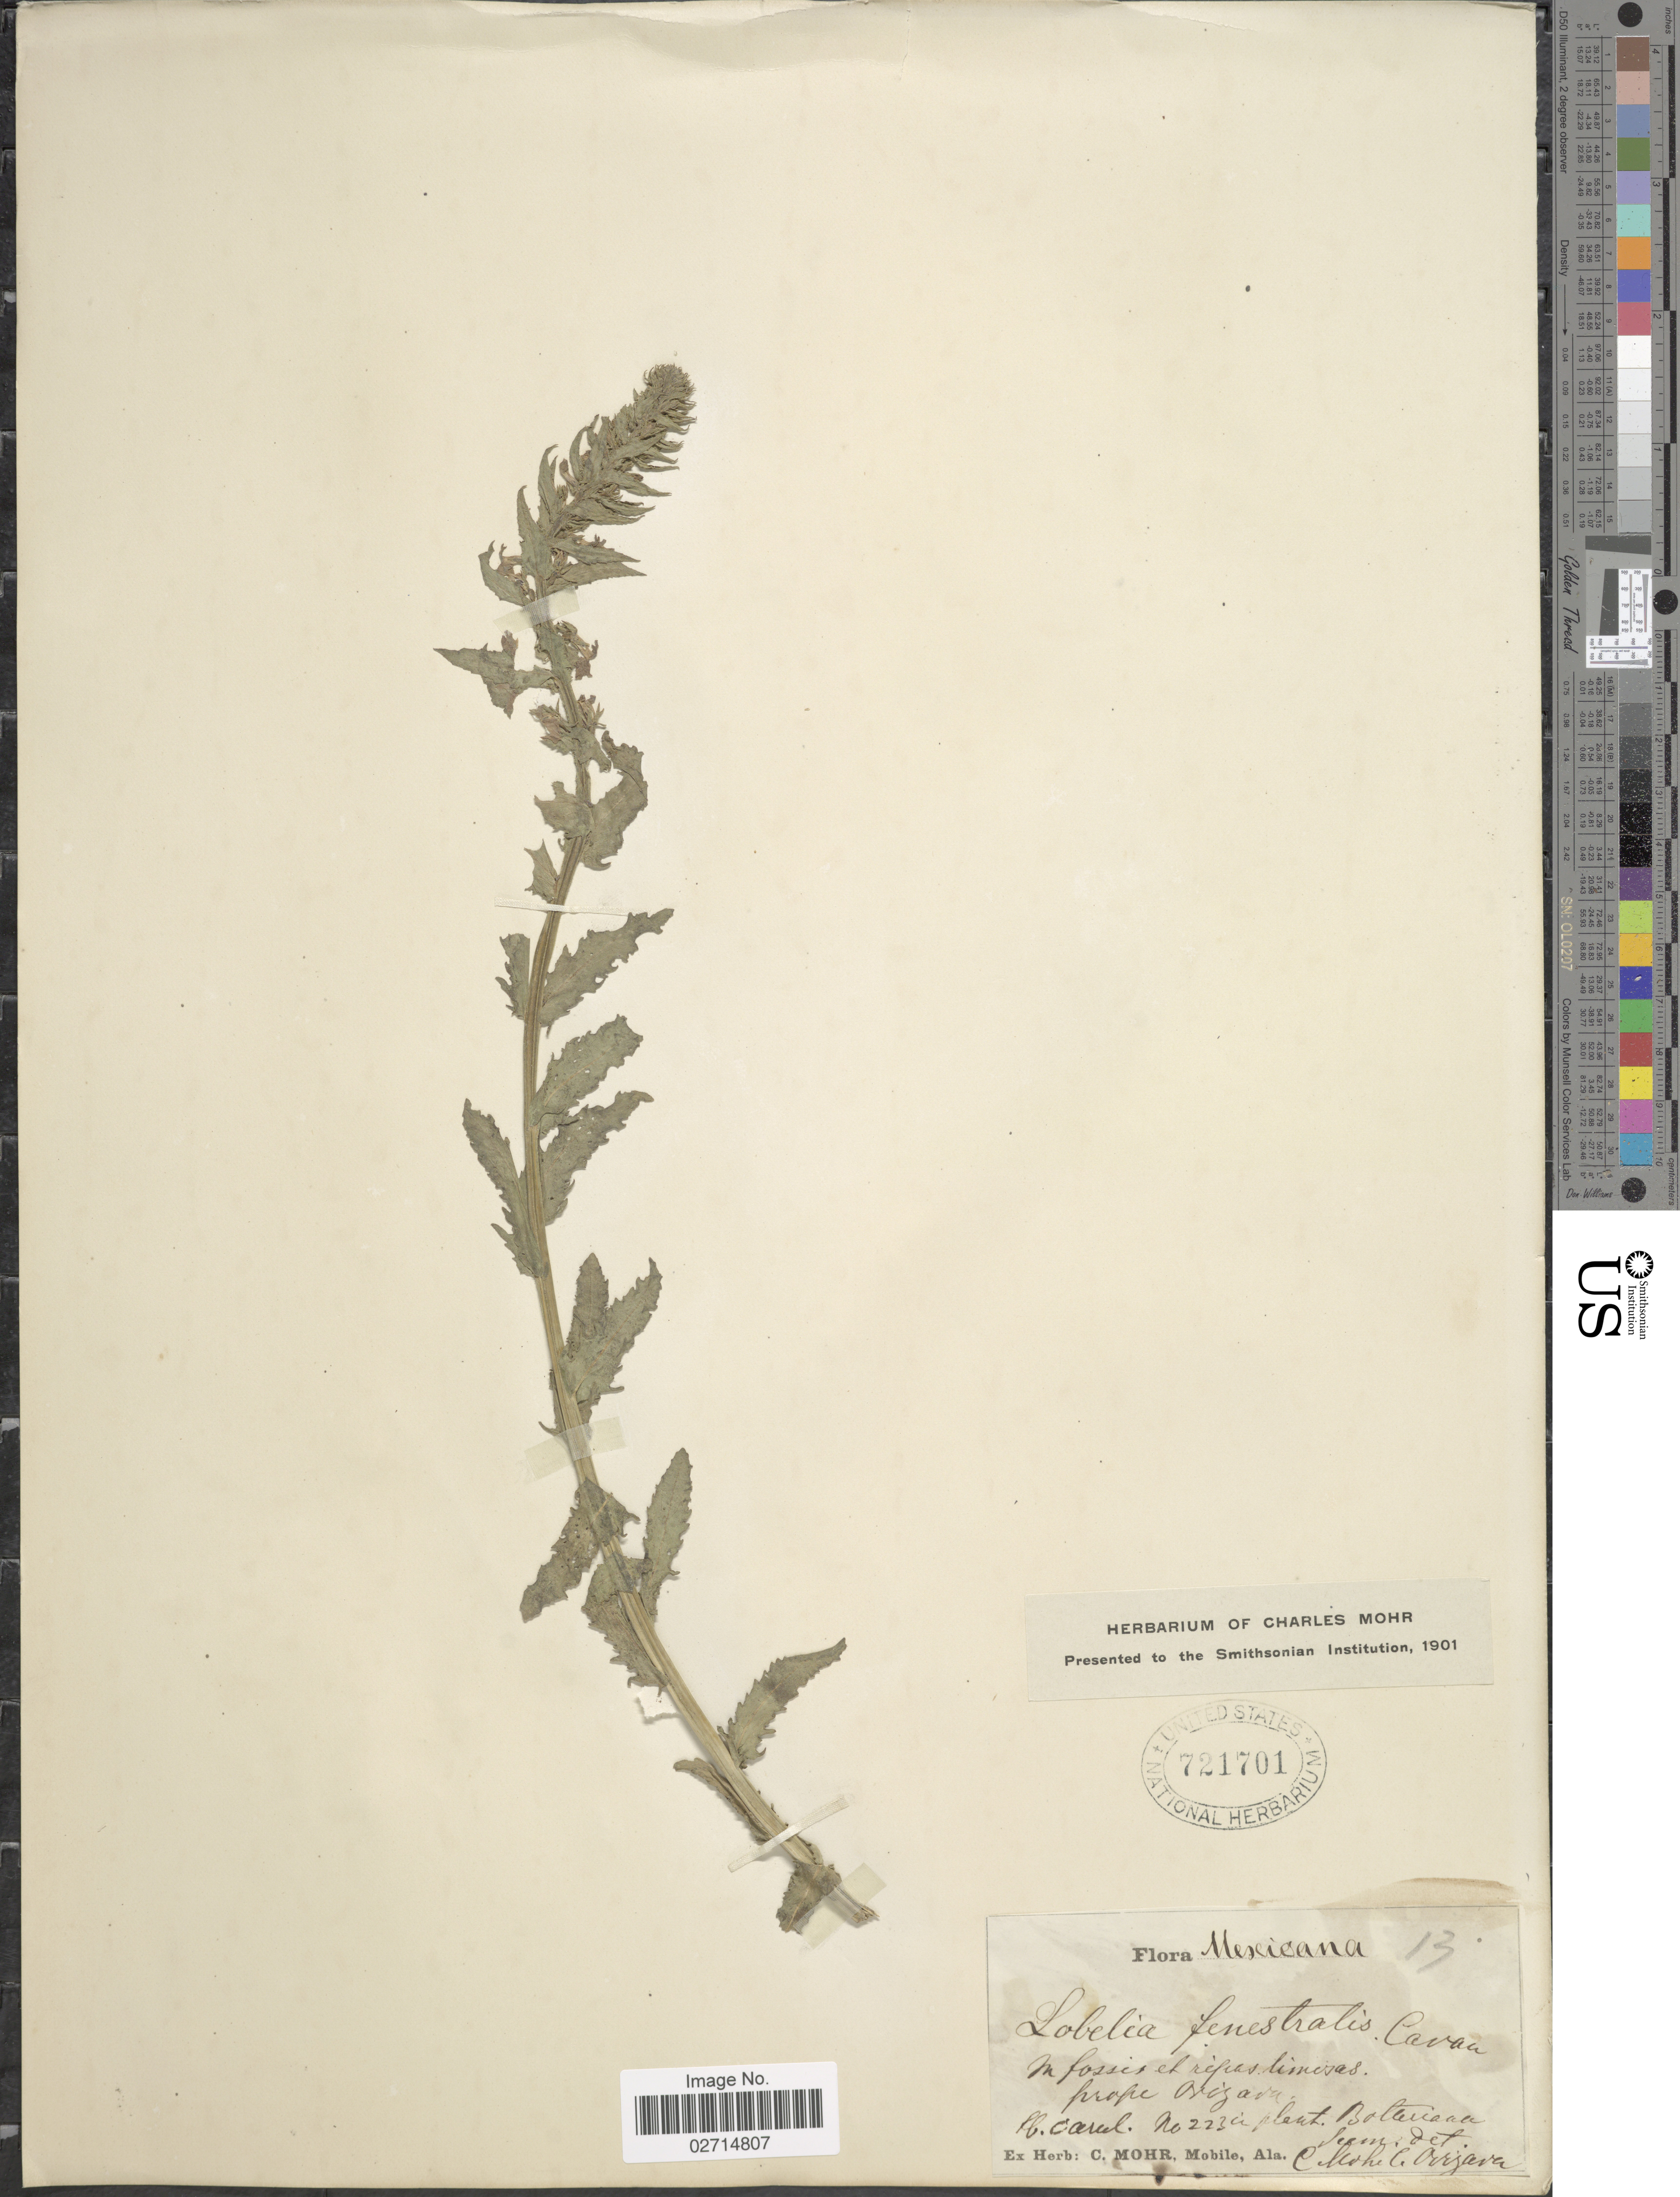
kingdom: Plantae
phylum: Tracheophyta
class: Magnoliopsida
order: Asterales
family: Campanulaceae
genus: Lobelia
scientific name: Lobelia fenestralis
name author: Cav.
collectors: ex herb. C. Mohr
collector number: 13?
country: Mexico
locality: In fossis et ripas limesas prope Orizaba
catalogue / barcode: US 721701